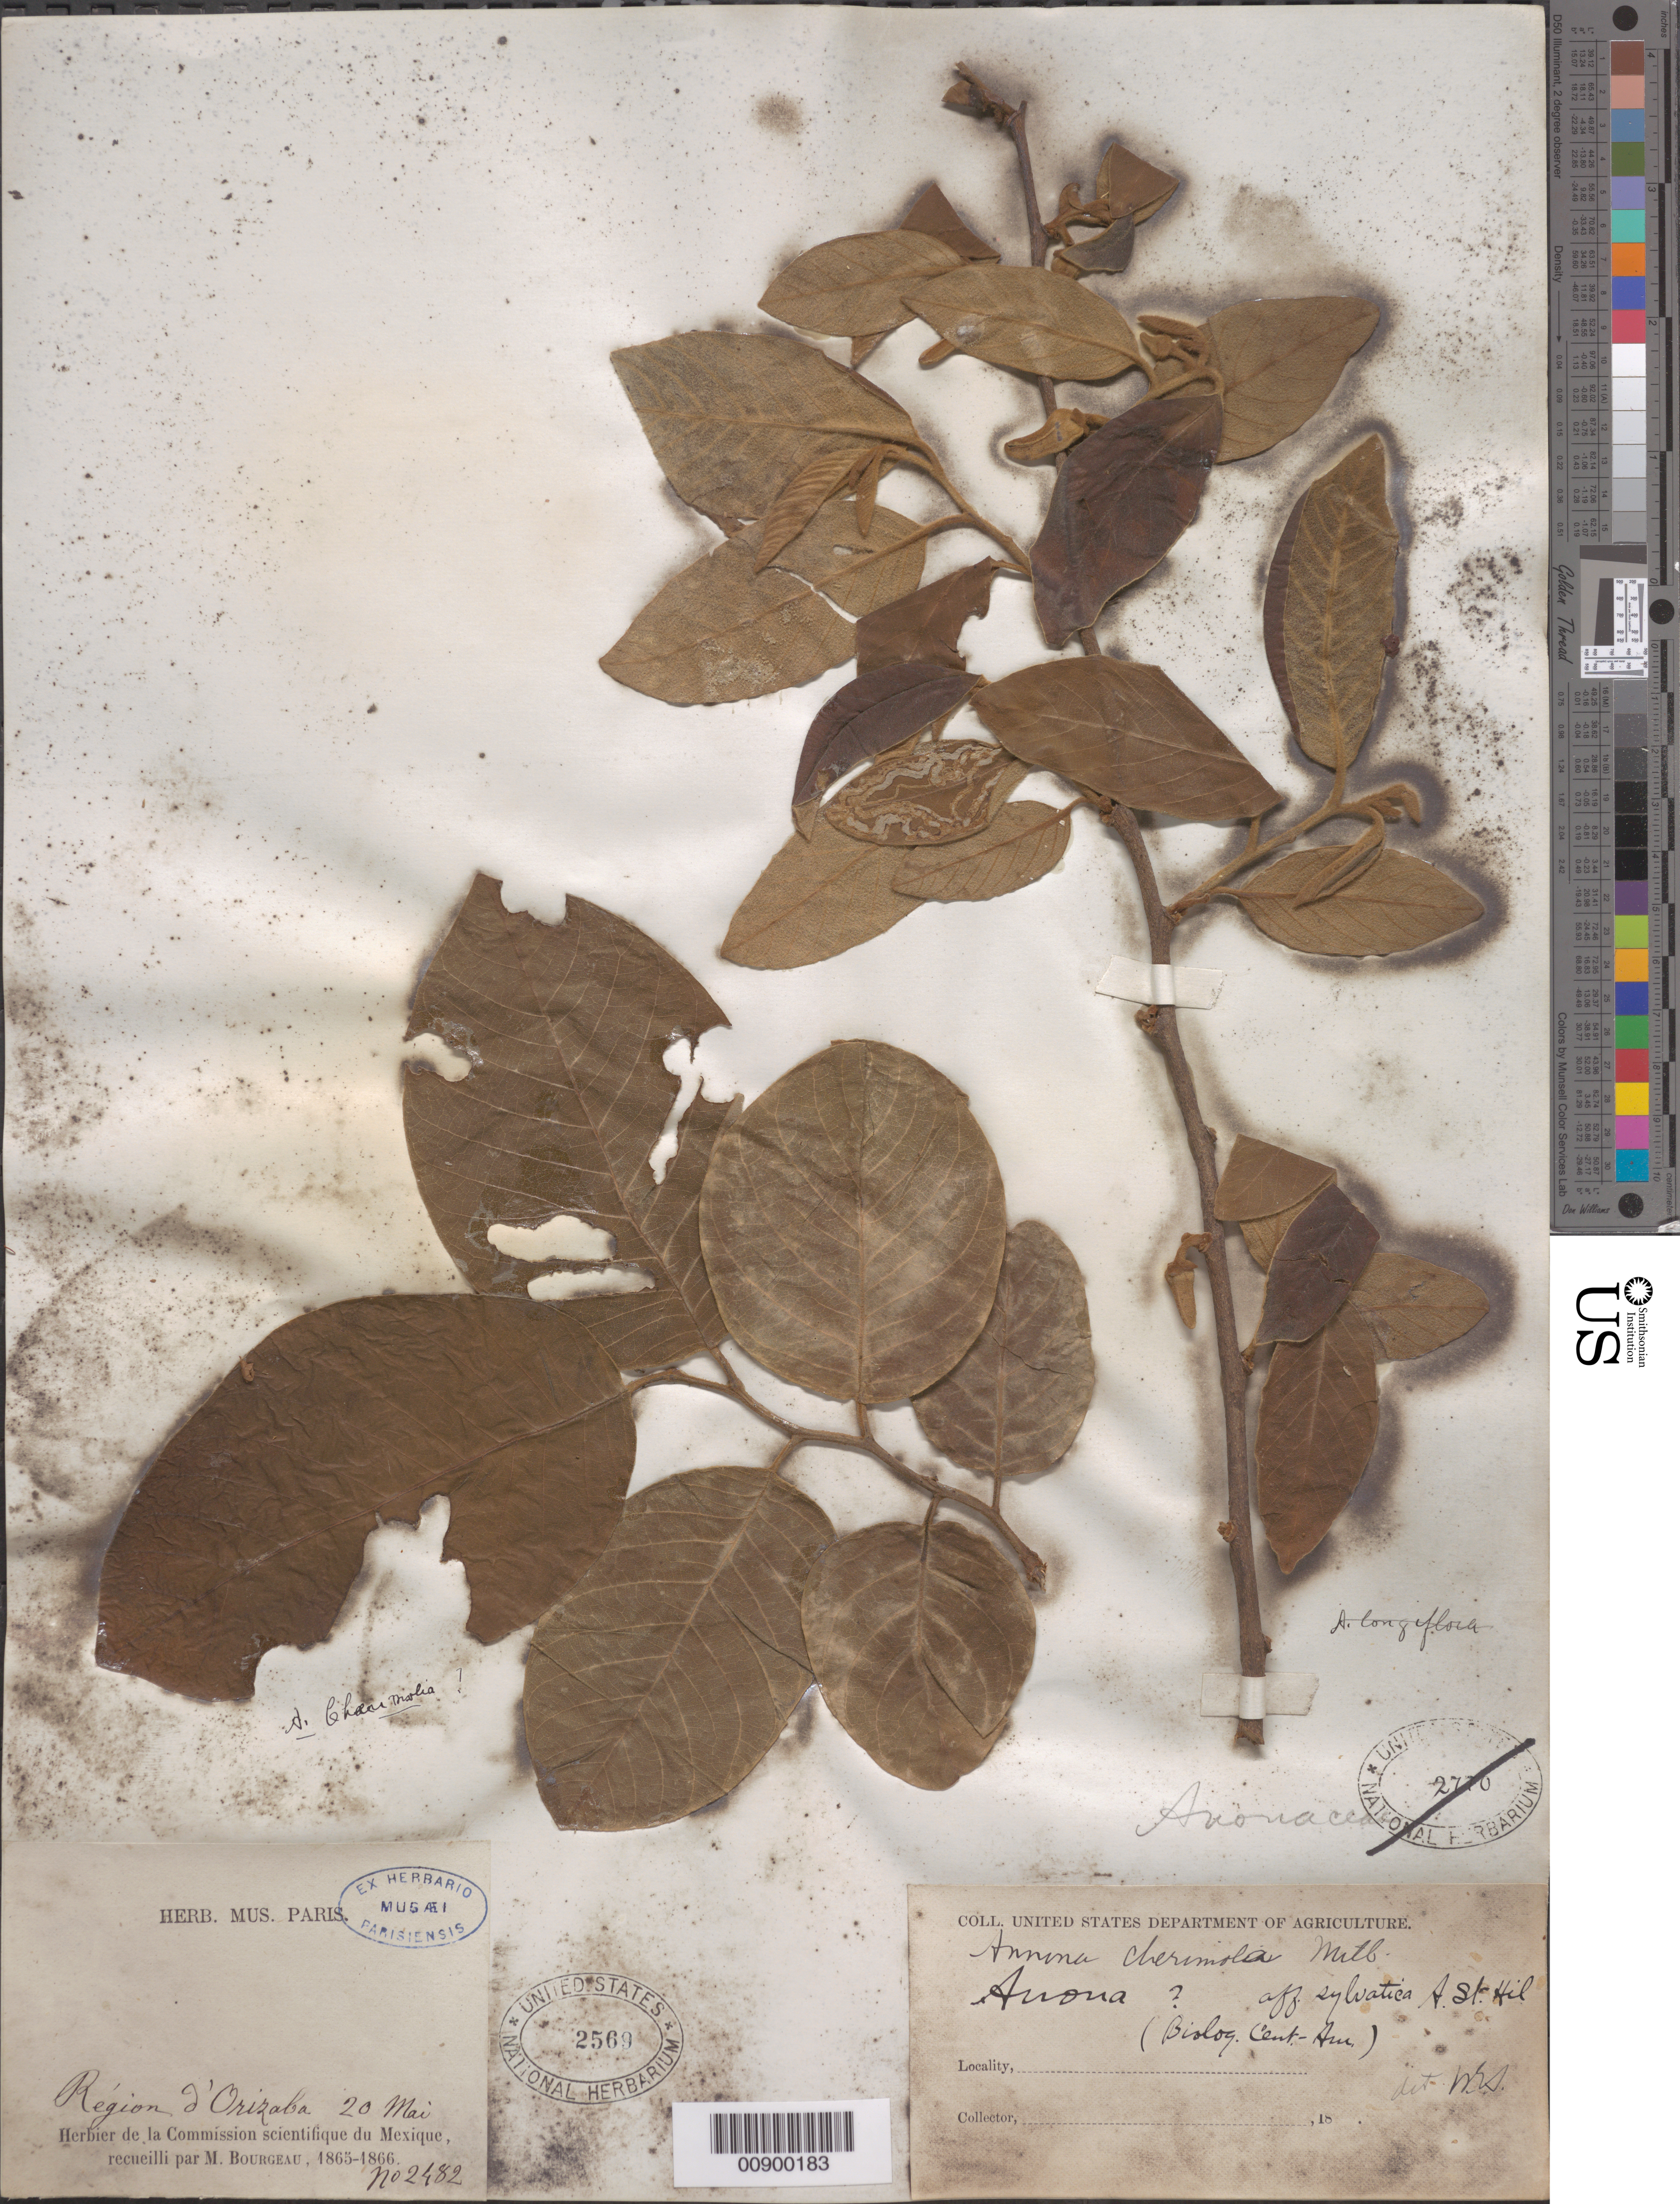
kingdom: Plantae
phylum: Tracheophyta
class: Magnoliopsida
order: Magnoliales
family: Annonaceae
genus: Annona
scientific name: Annona cherimola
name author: Mill.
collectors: E. Bourgeau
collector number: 2482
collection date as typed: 20 May 186-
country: Mexico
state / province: Veracruz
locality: Région d'Orizaba.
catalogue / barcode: US 2569